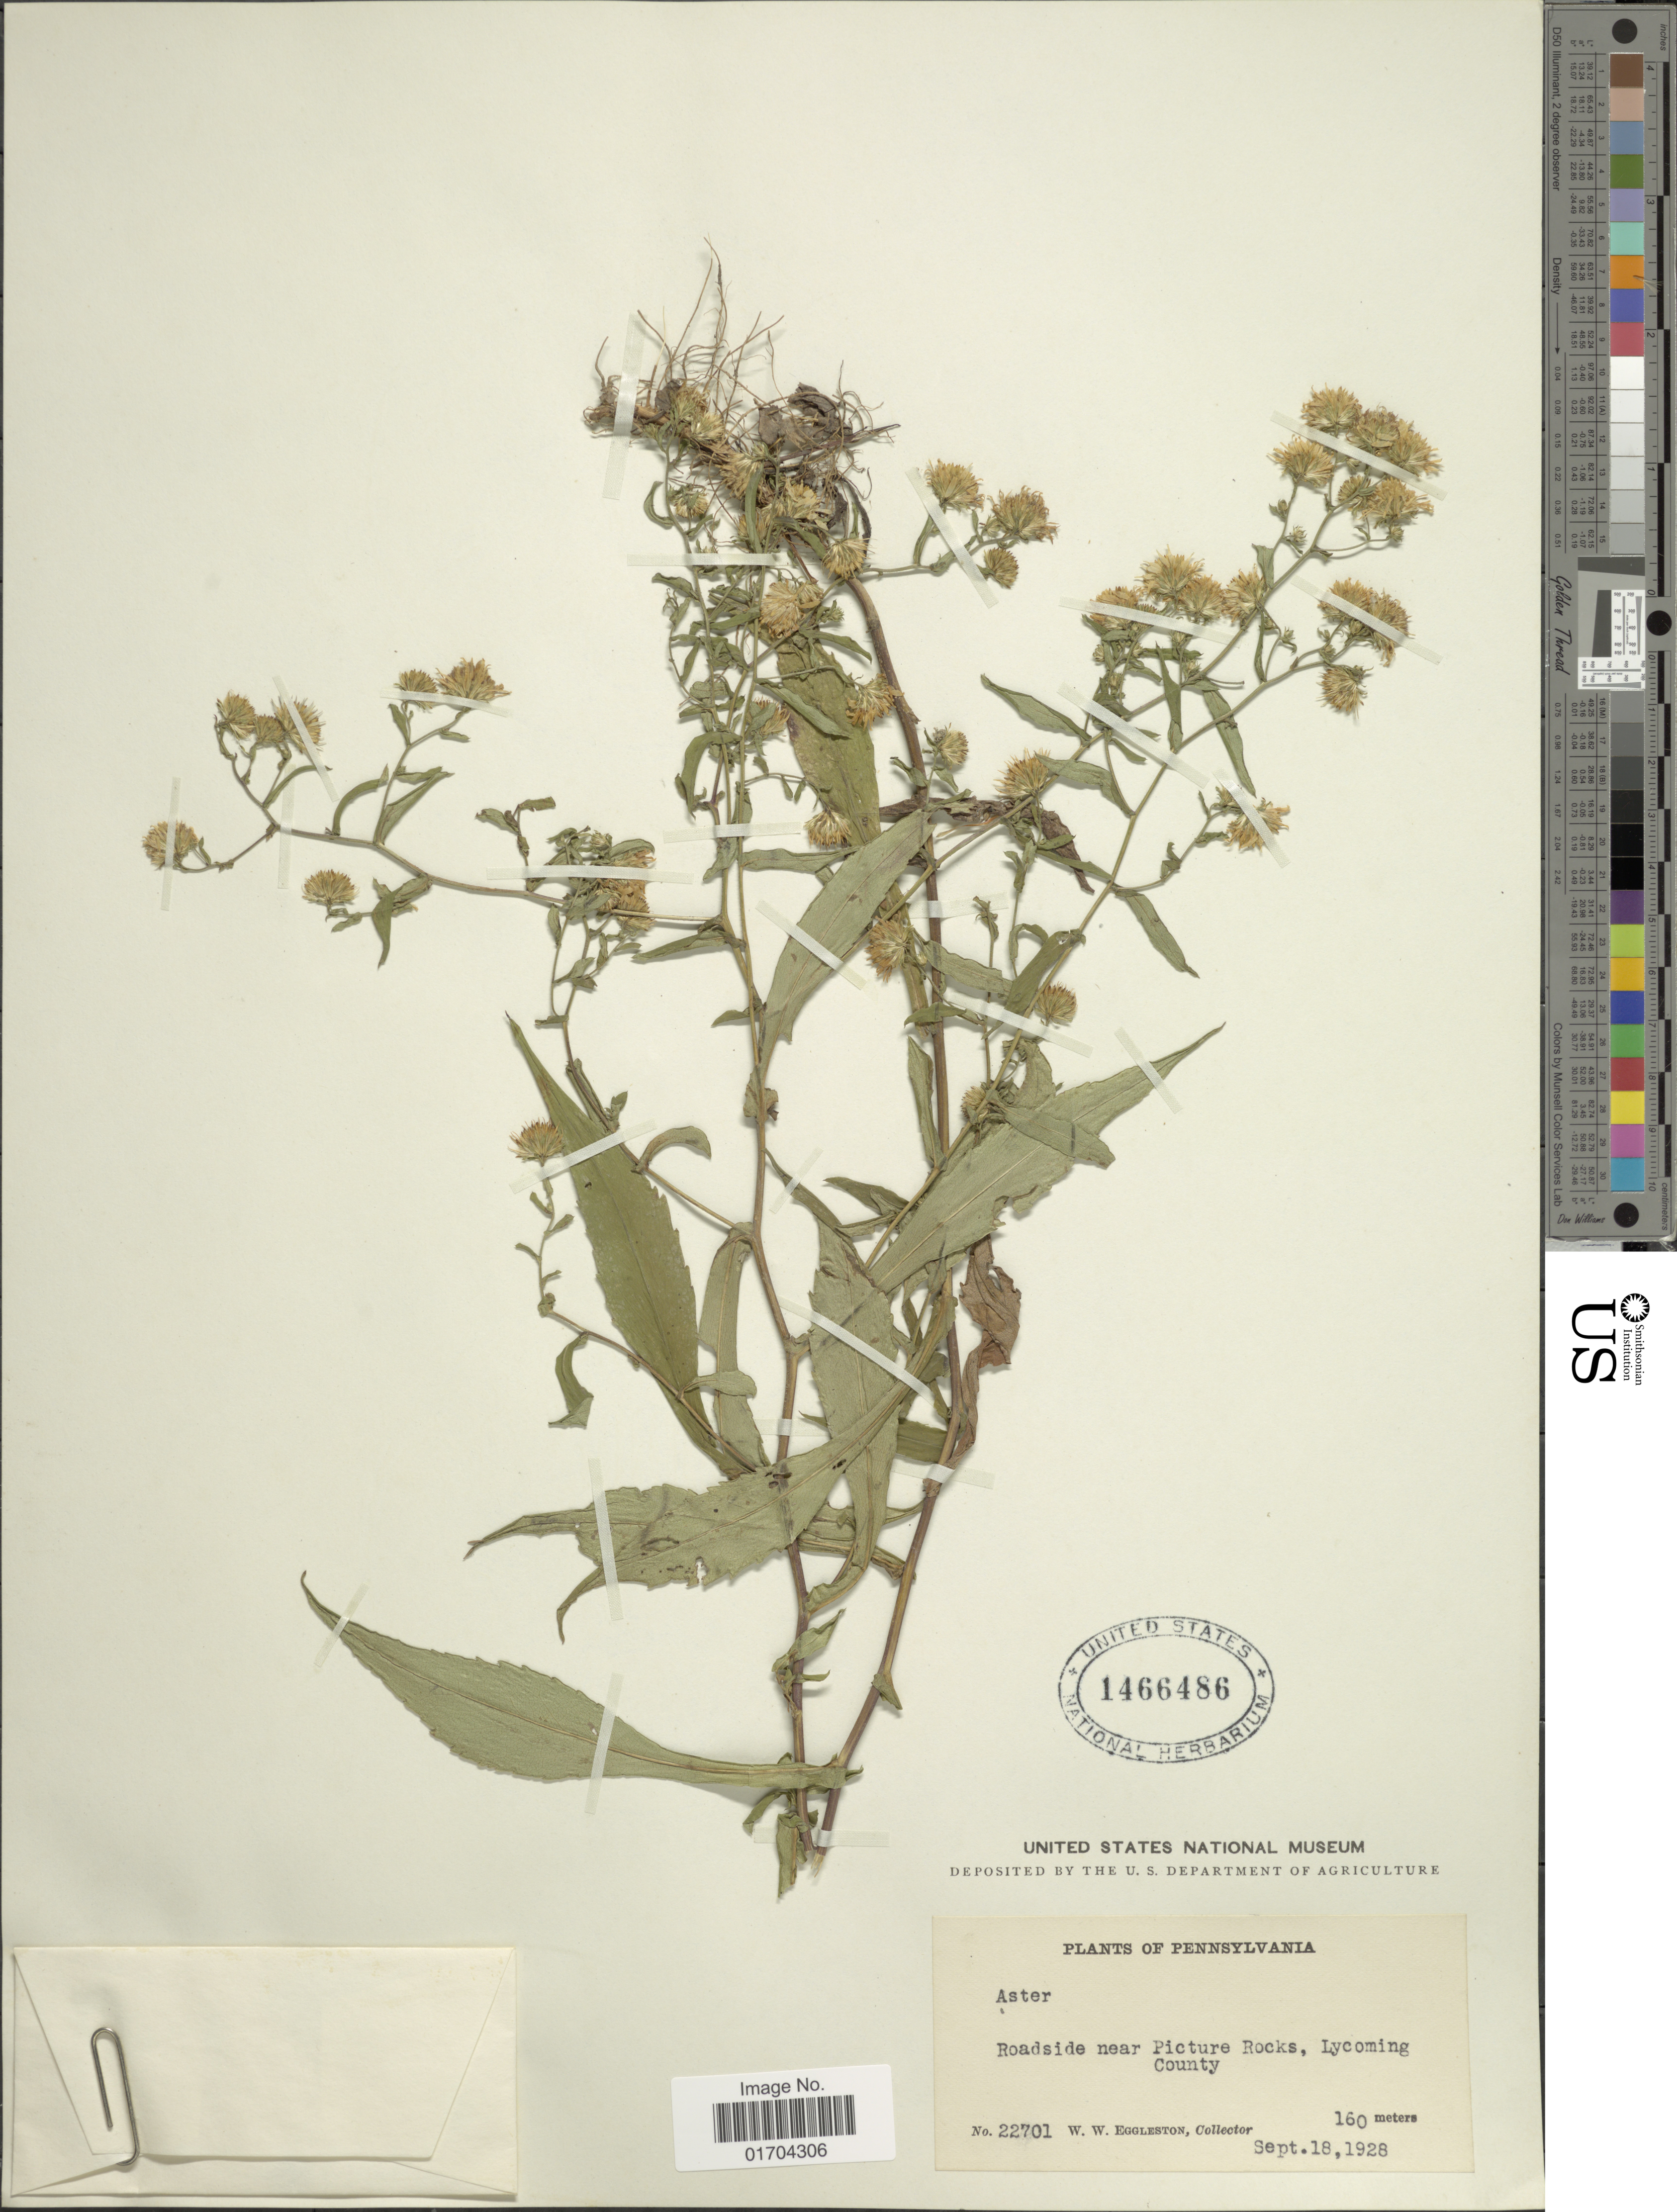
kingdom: Plantae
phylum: Tracheophyta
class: Magnoliopsida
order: Asterales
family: Asteraceae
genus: Symphyotrichum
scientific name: Symphyotrichum sp.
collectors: W. W. Eggleston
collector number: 22701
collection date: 1928-09-18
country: United States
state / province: Pennsylvania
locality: Roadside near Picture Rocks, Lycoming County.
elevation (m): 160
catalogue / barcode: US 1466486